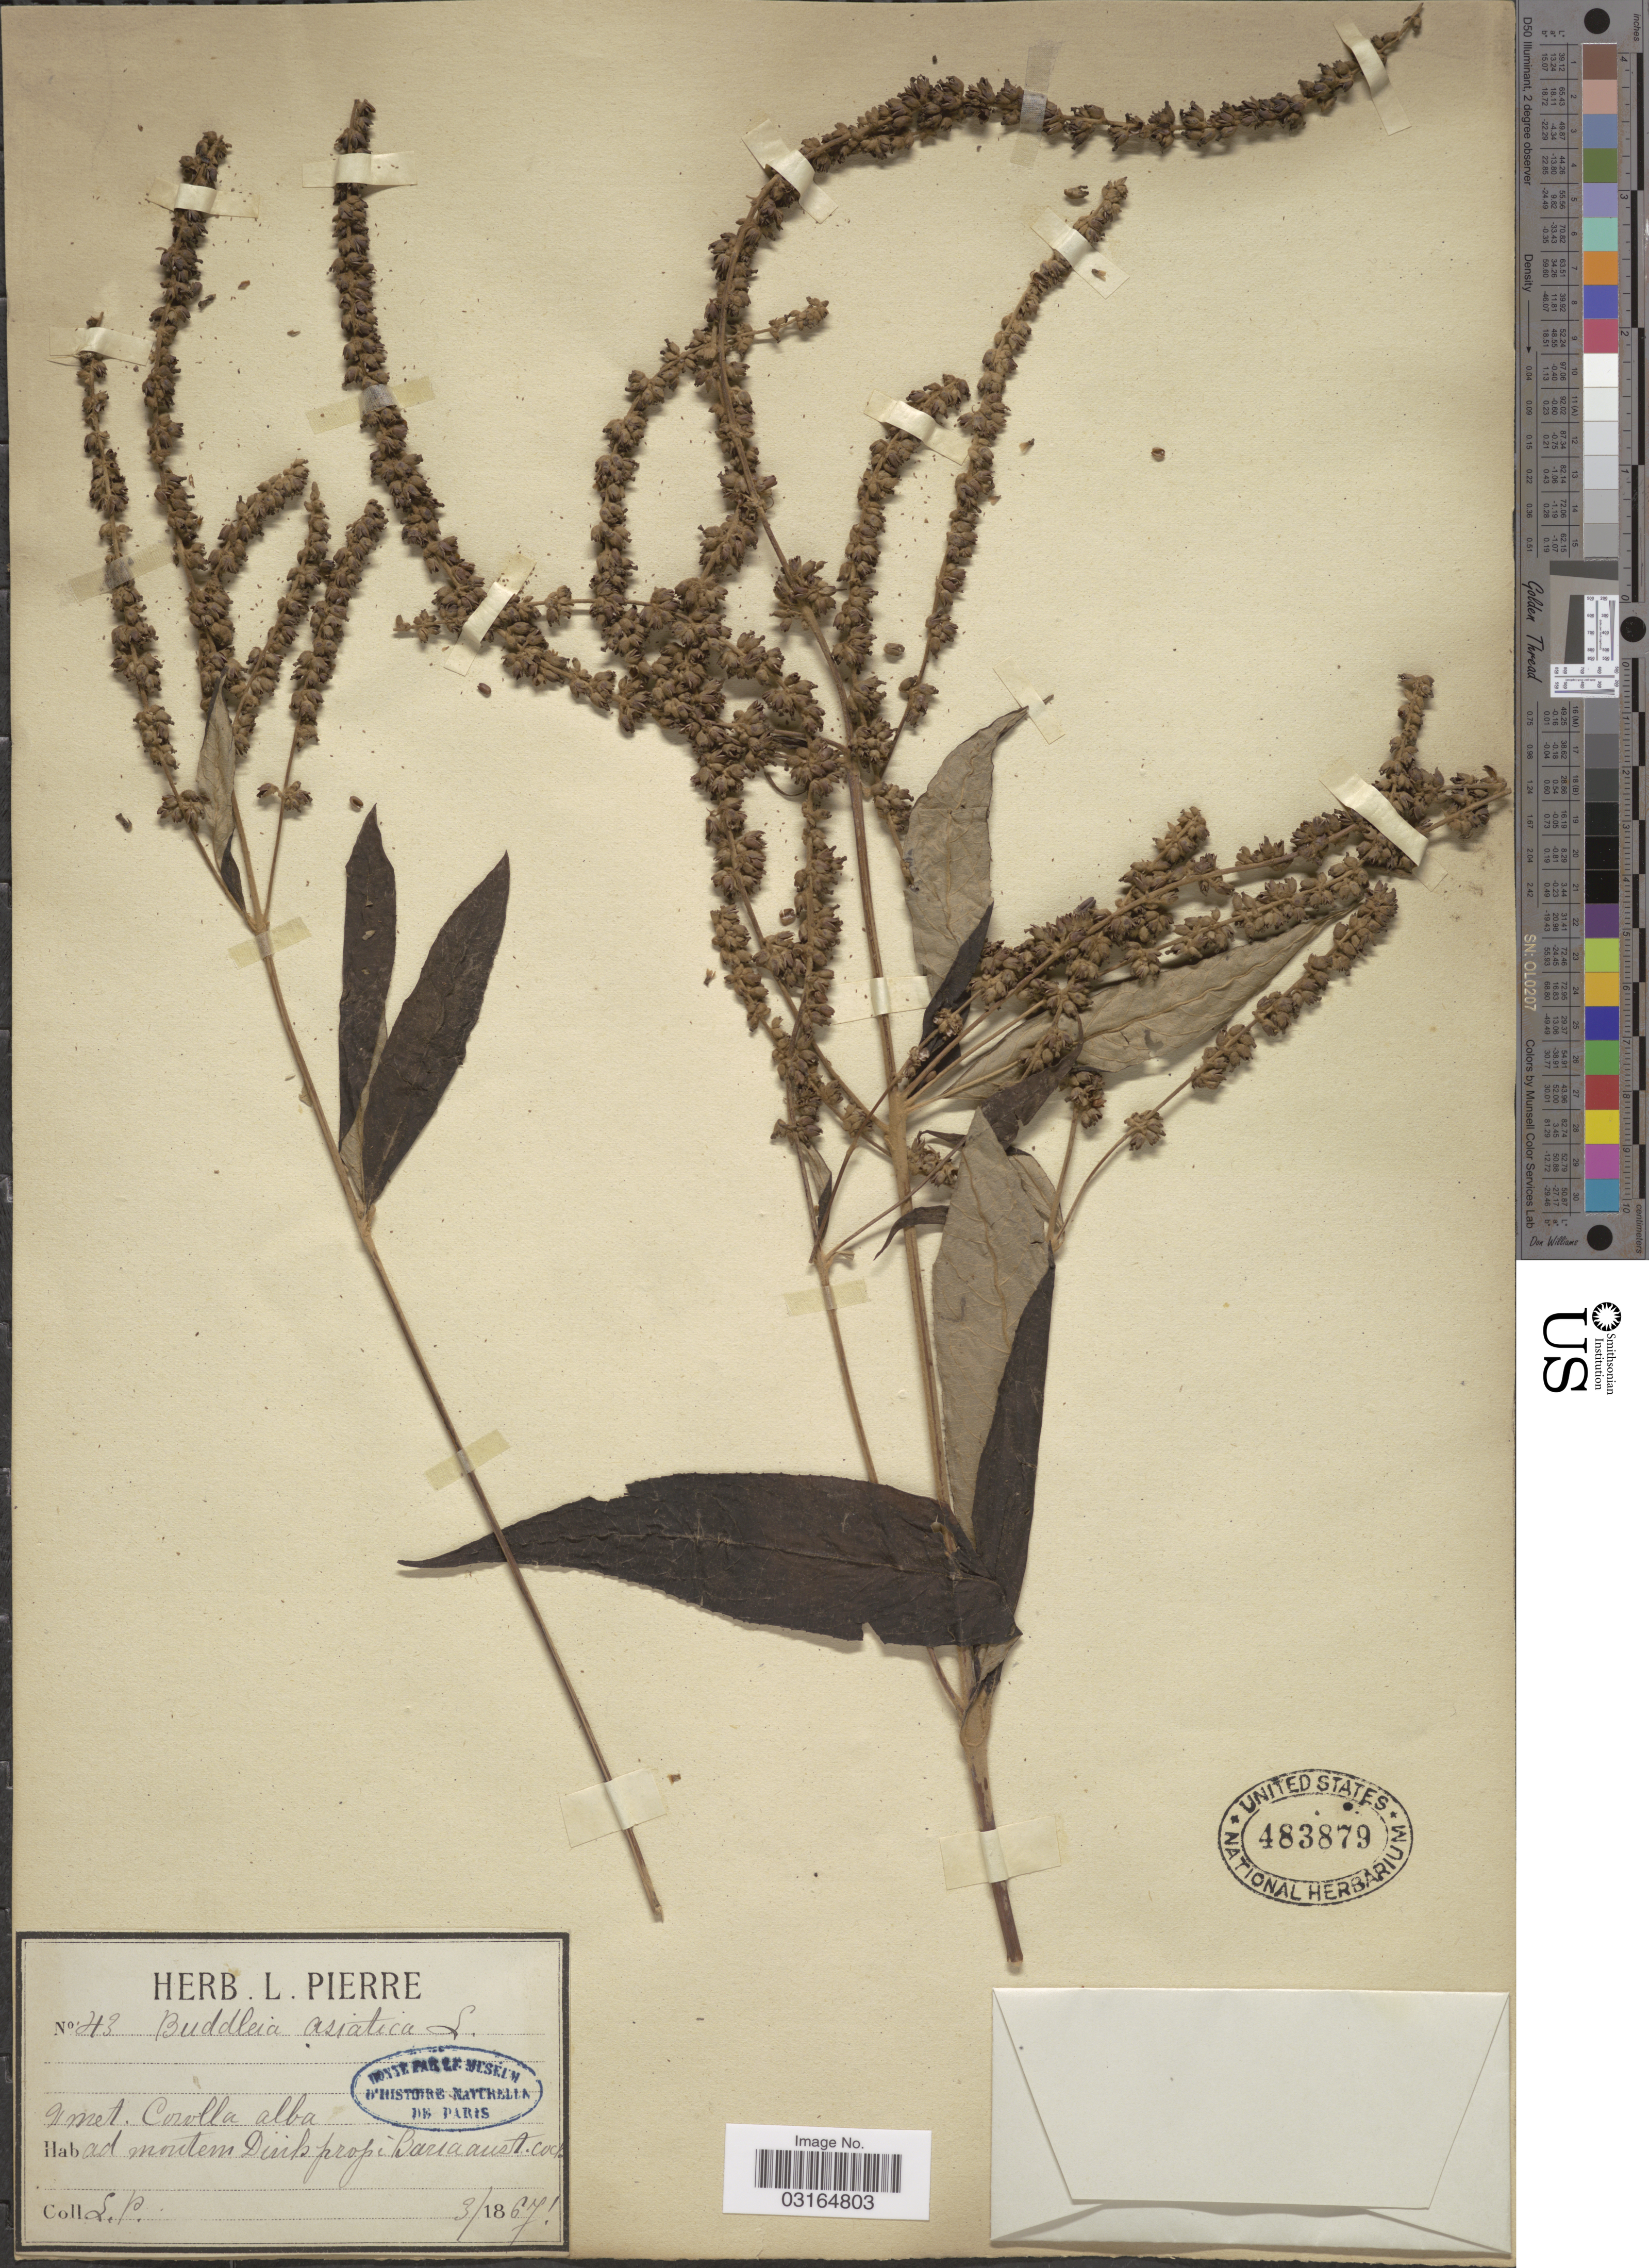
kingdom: Plantae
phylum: Tracheophyta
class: Magnoliopsida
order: Lamiales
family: Scrophulariaceae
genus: Buddleja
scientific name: Buddleja asiatica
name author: Lour.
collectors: L. Pierre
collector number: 43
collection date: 1867-03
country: Vietnam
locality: Ad montem Dinh prope Baria aust coc.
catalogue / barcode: US 483879